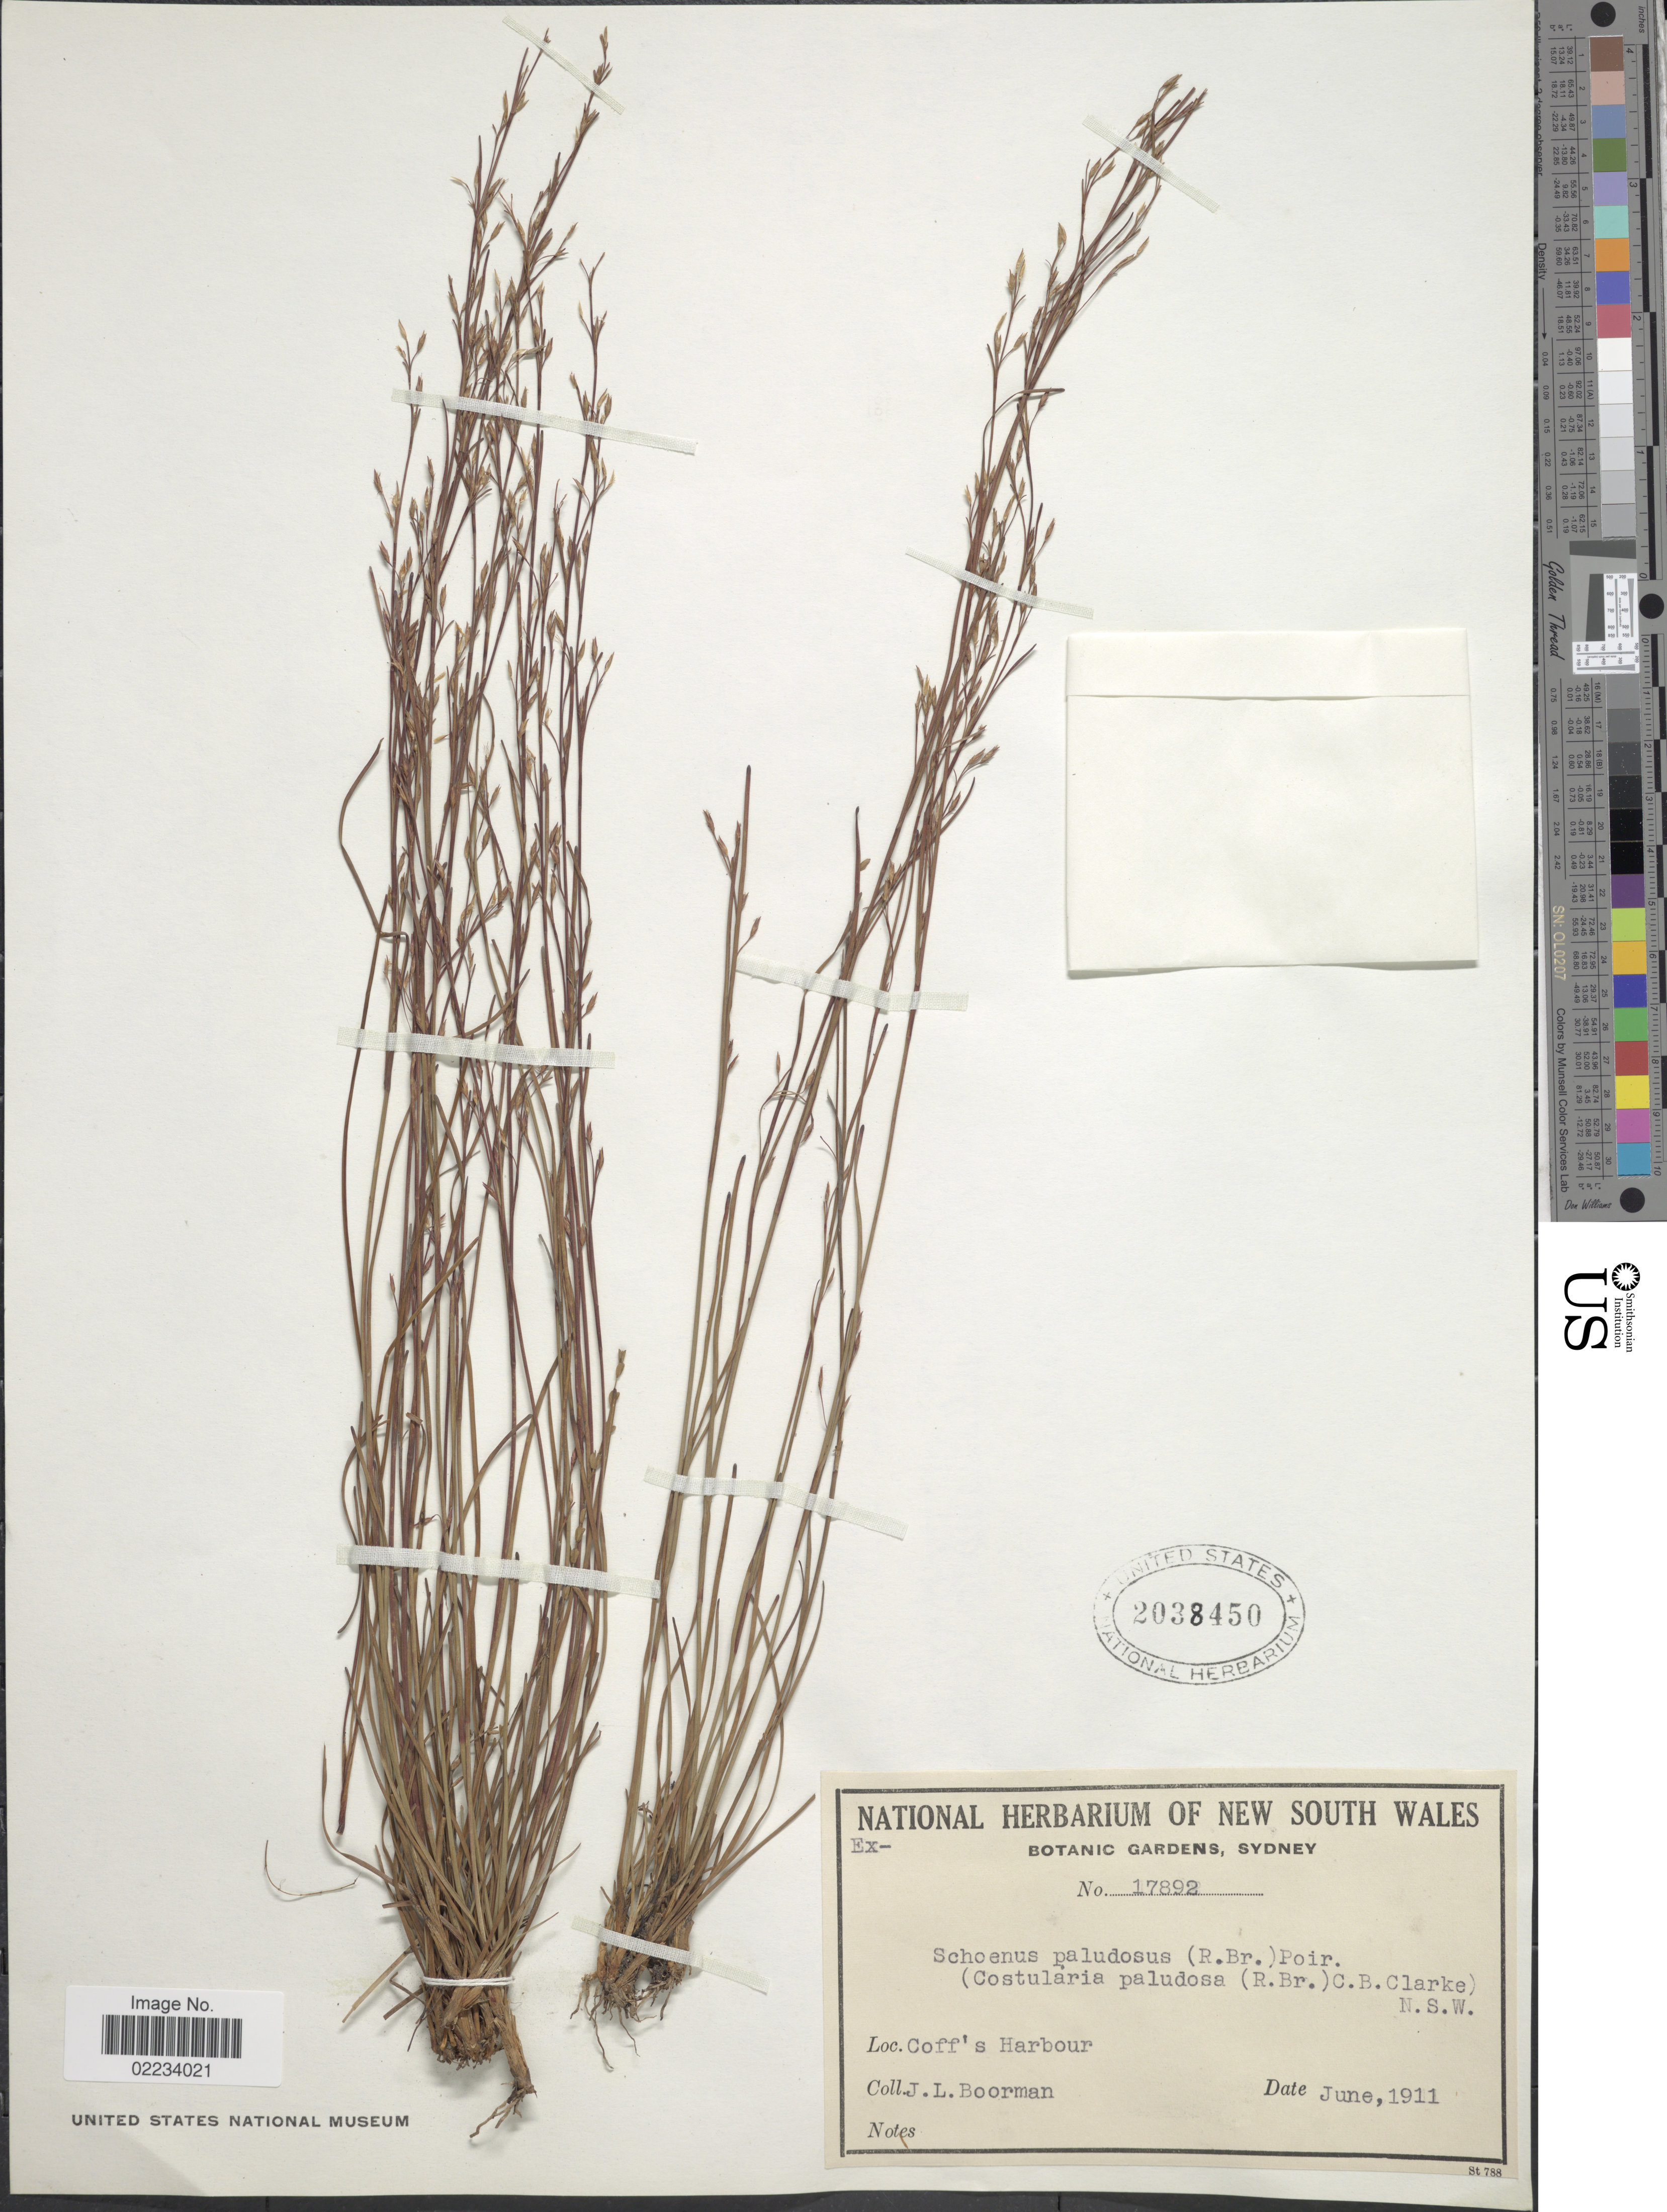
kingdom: Plantae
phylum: Tracheophyta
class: Liliopsida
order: Poales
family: Cyperaceae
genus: Anthelepis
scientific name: Anthelepis paludosa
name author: (R. Br.) R.L. Barrett et al.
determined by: Strong, Mark T., (BOT), Smithsonian Institution - National Museum of Natural History (UNITED STATES)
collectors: J. Boorman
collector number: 17892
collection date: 1911-06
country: Australia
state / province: New South Wales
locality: Coff's Harbour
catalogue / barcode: US 2038450